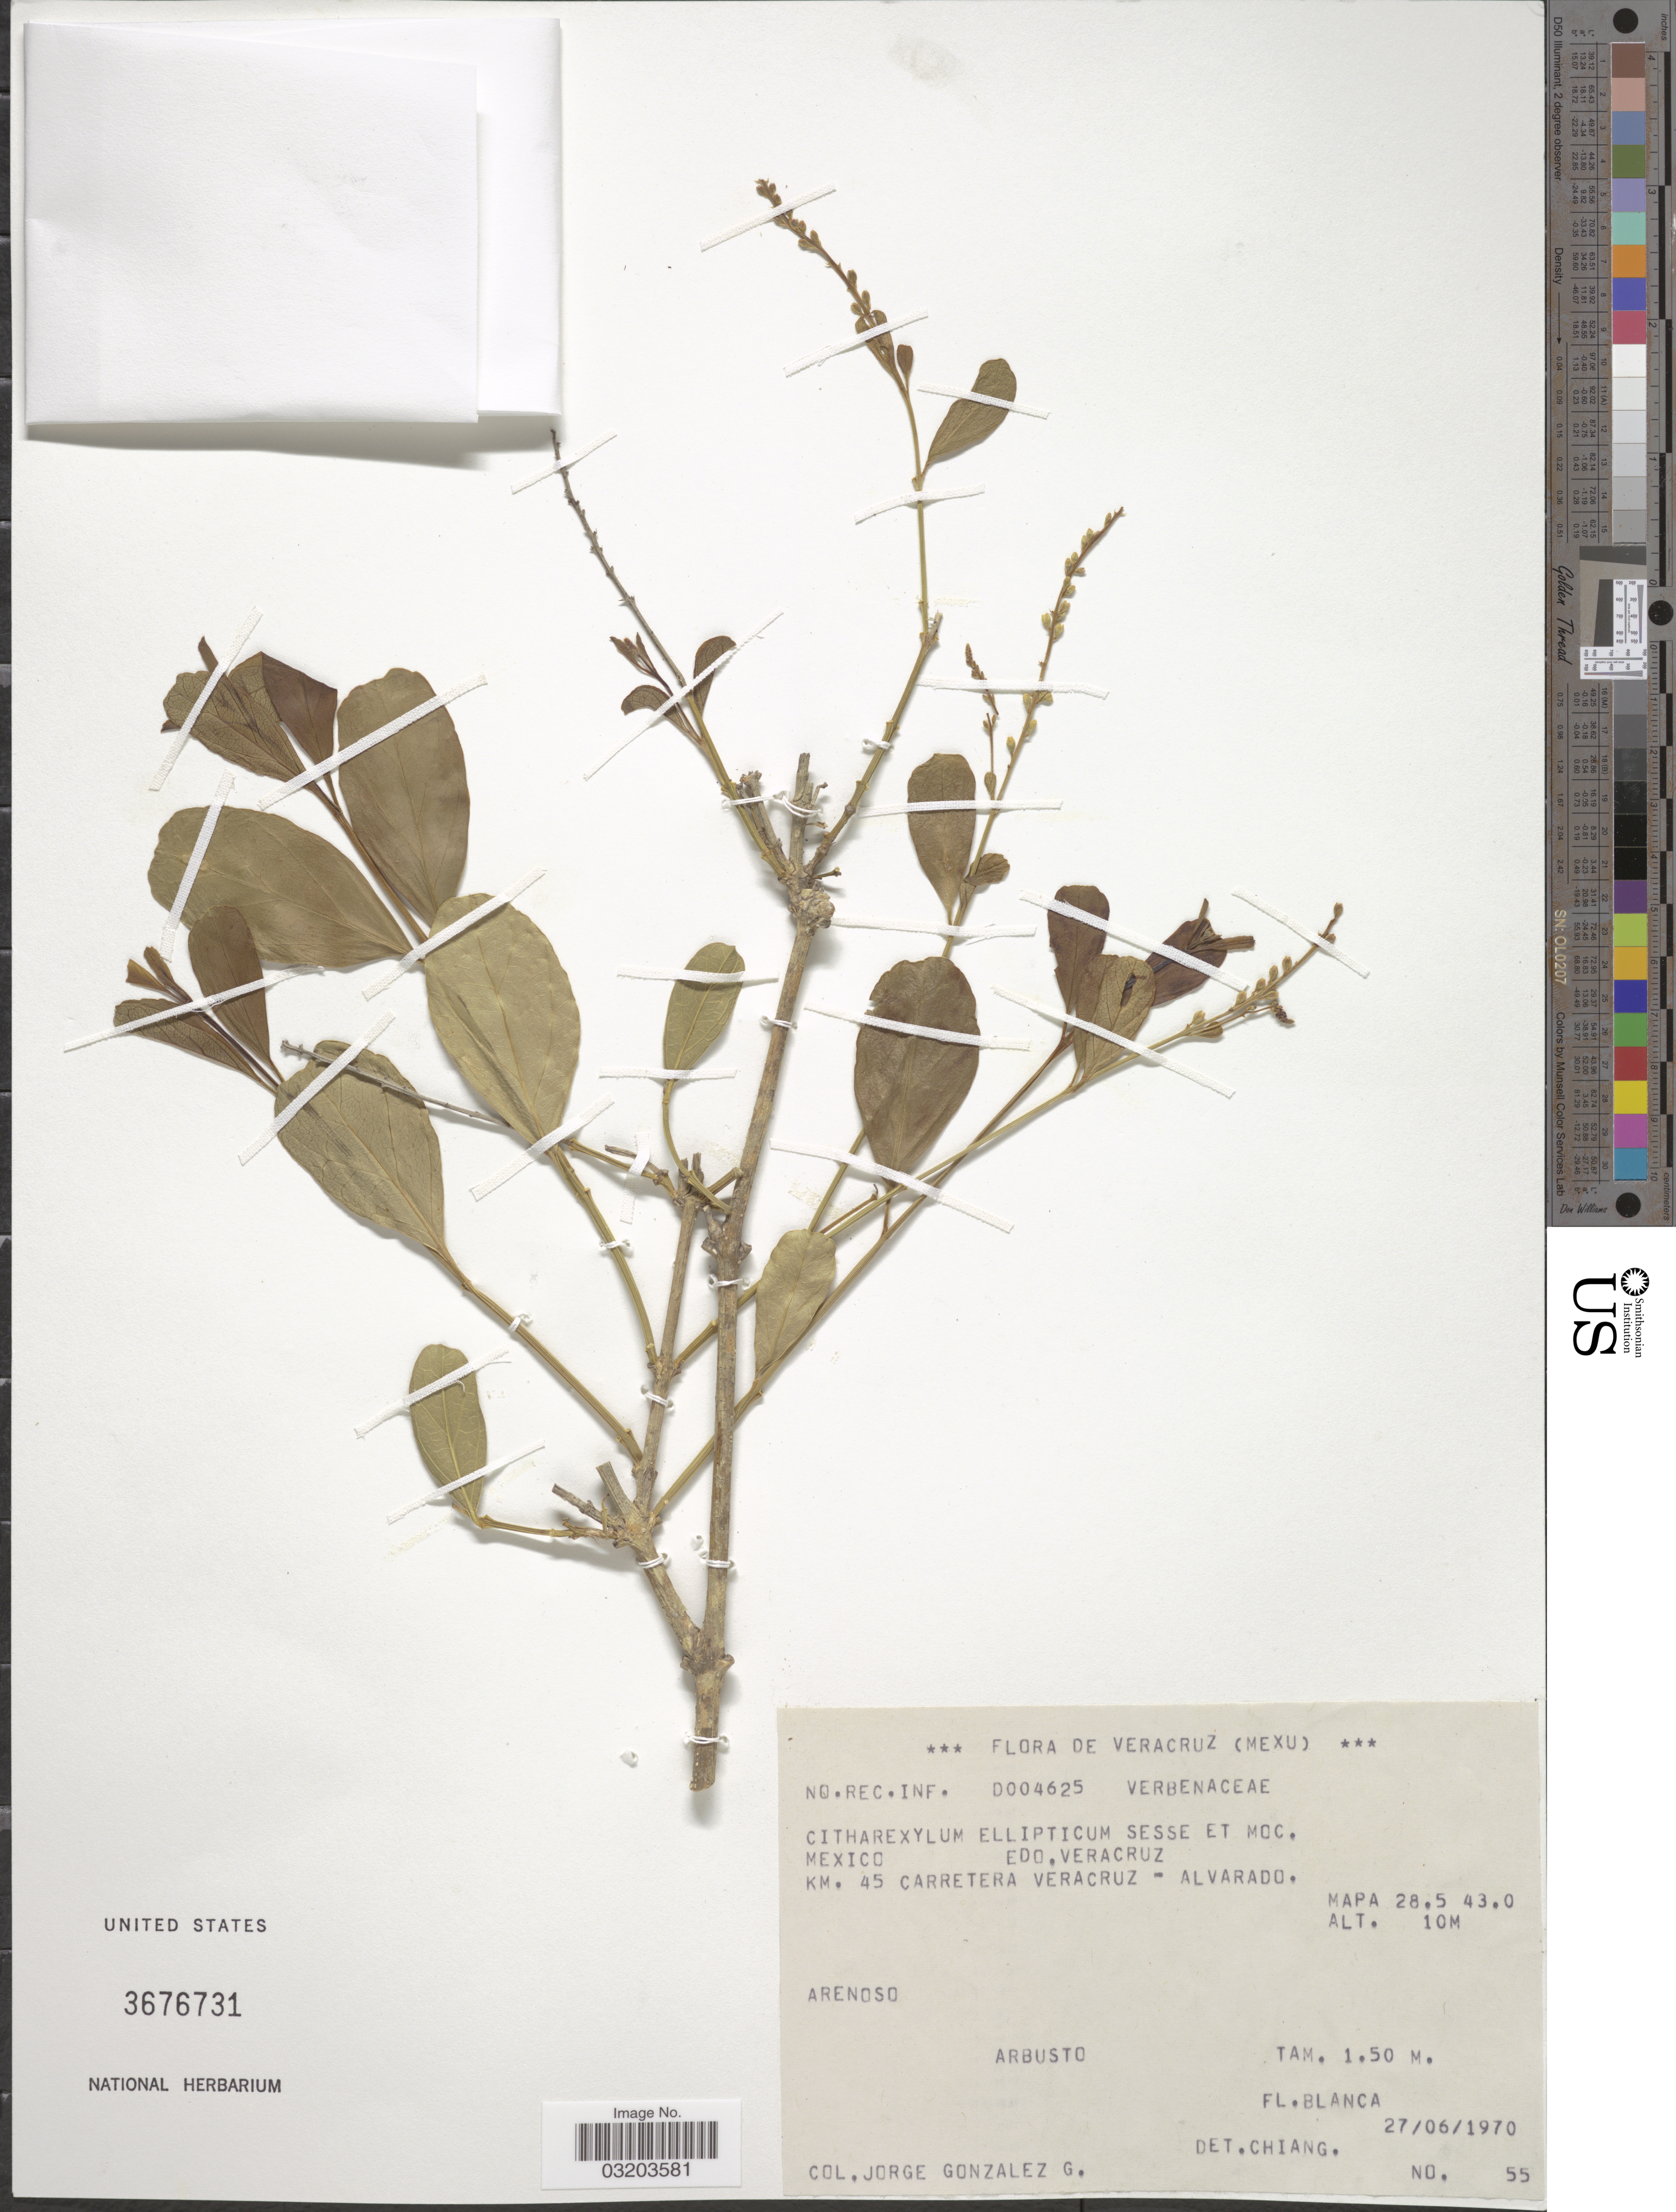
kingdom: Plantae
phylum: Tracheophyta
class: Magnoliopsida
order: Lamiales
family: Verbenaceae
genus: Citharexylum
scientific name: Citharexylum ellipticum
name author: Moc. & Sessé ex D. Don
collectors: J. González G.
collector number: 55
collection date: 1970-06-27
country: Mexico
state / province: Veracruz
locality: Veracruz (Mexu). Edo. Veracruz. Km. 45 carretera Veracruz - Alvarado.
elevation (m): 10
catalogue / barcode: US 3676731